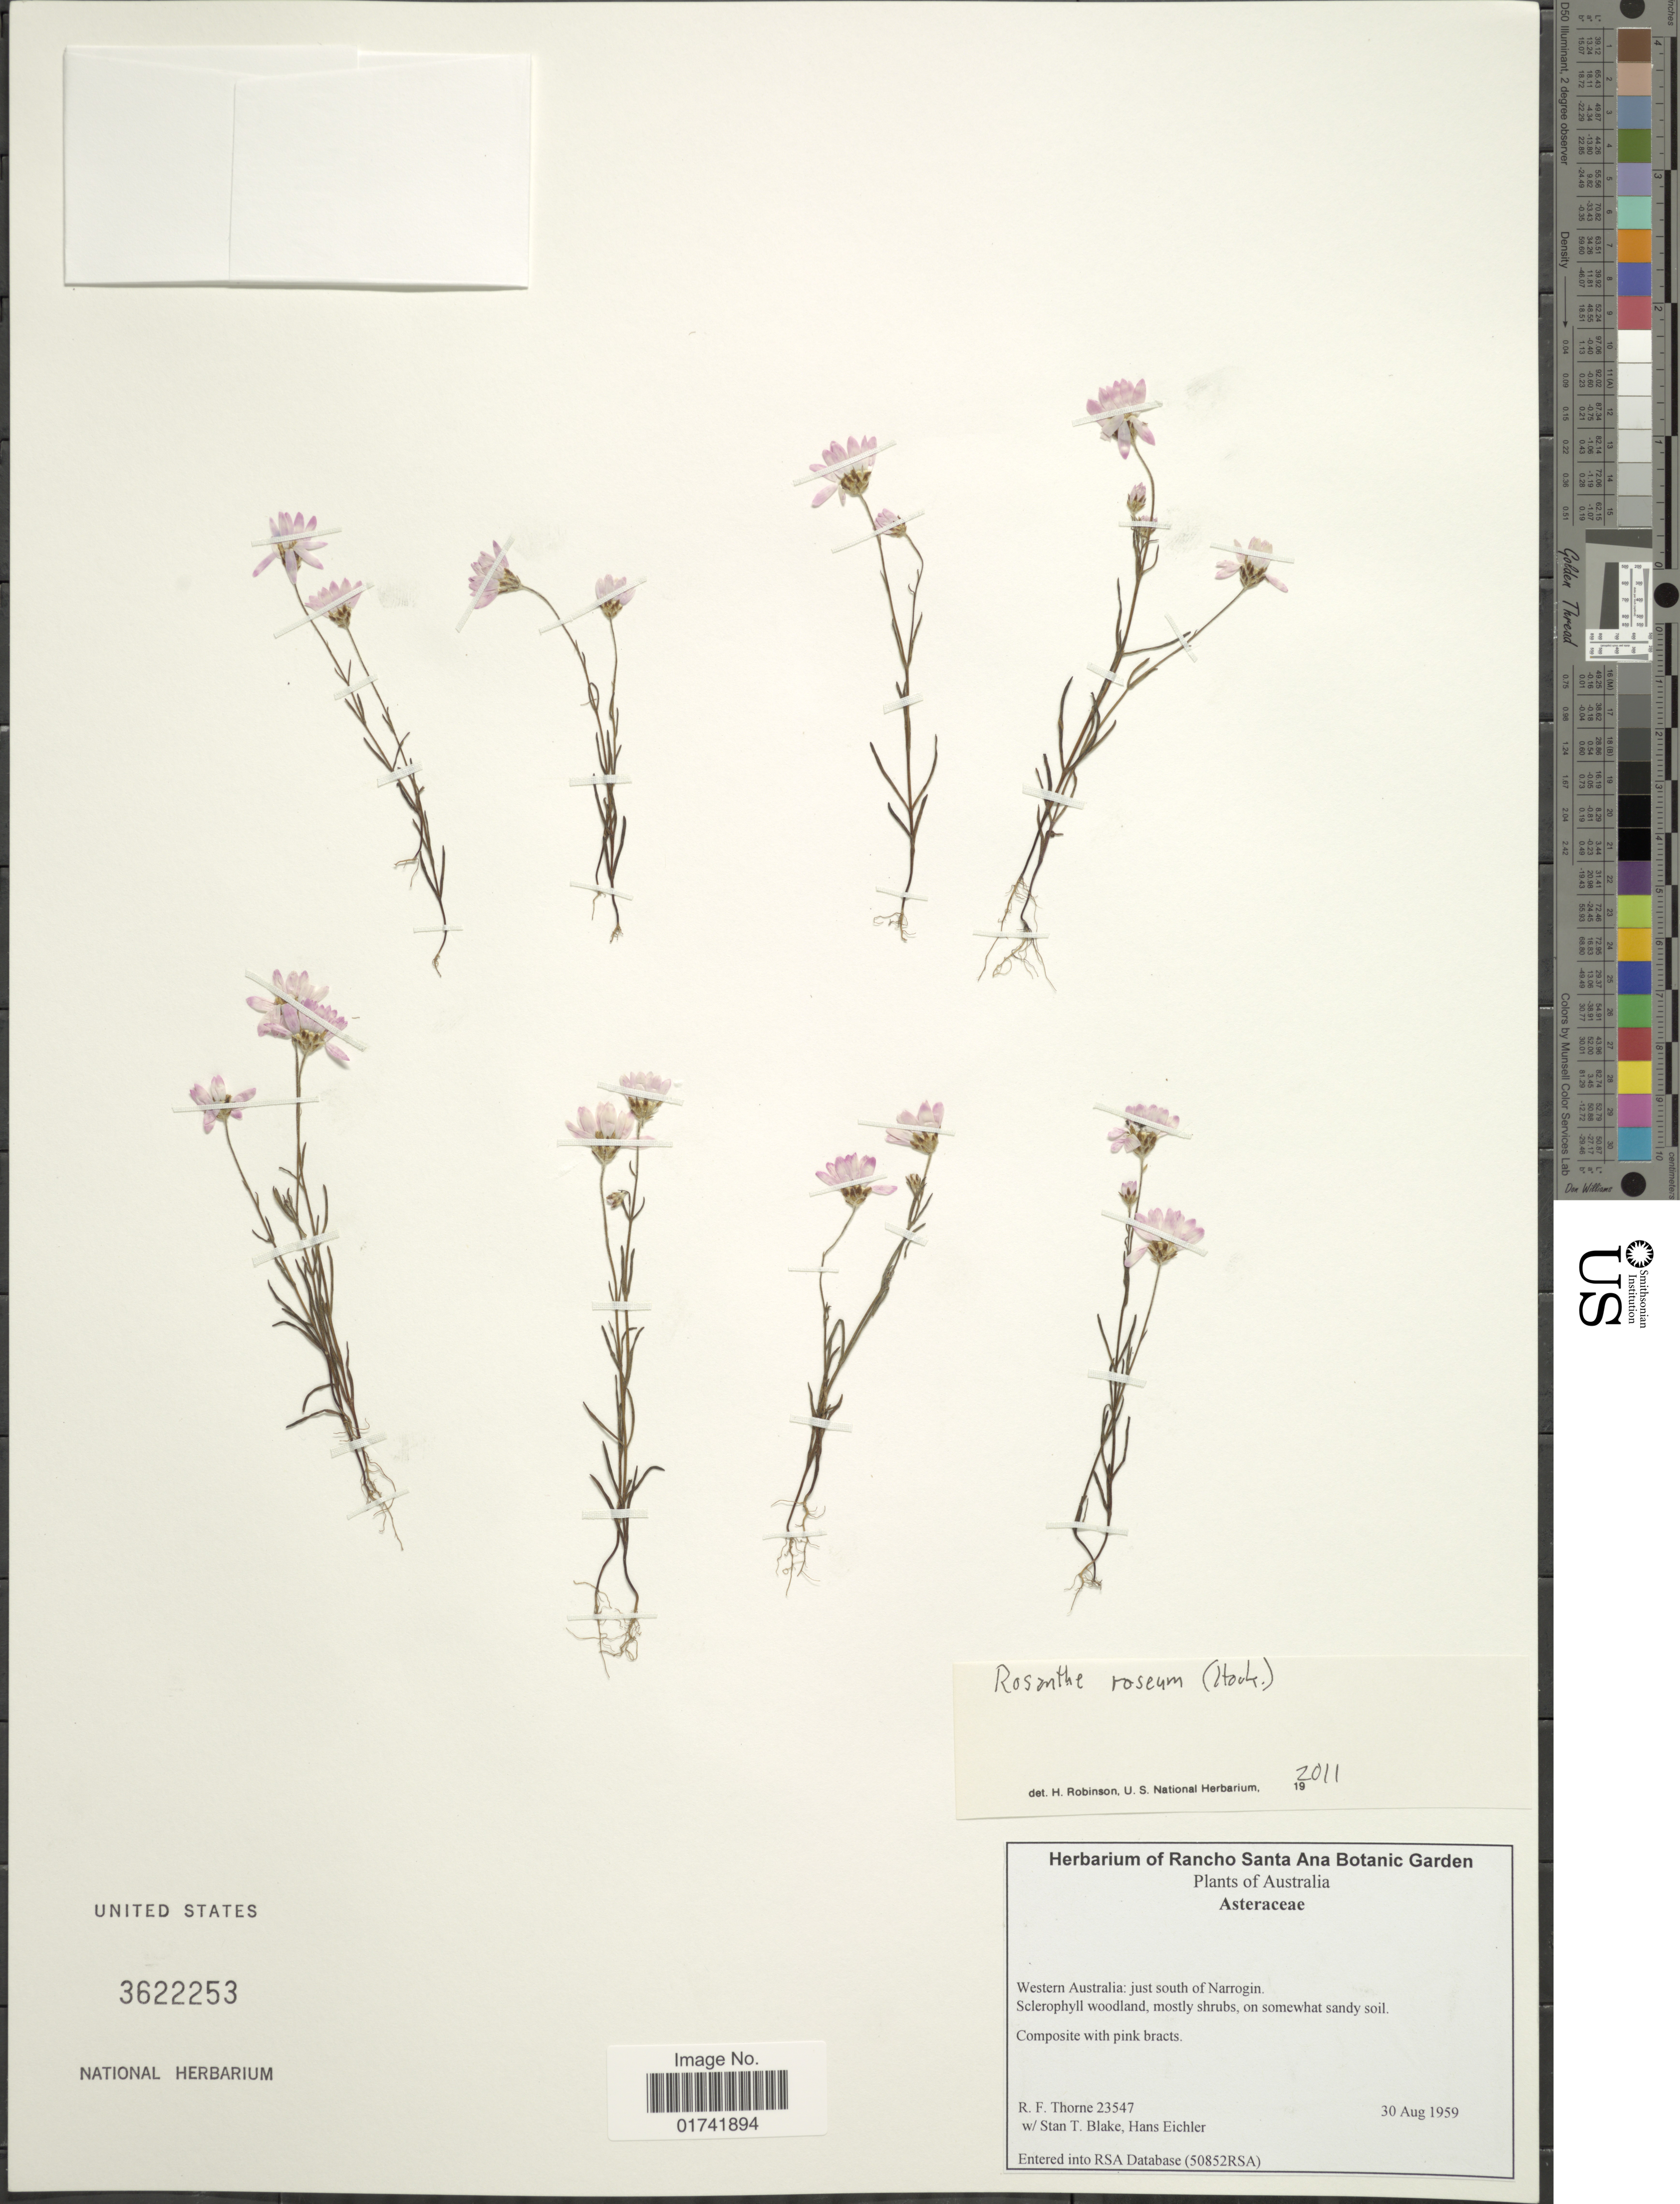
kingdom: Plantae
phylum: Tracheophyta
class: Magnoliopsida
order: Asterales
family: Asteraceae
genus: Helipterum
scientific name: Helipterum roseum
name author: Benth.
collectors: R. F. Thorne, S. T. Blake & H. Eichler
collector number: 23547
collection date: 1959-08-30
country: Australia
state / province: Western Australia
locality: Just south of Narrogin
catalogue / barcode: US 3622253